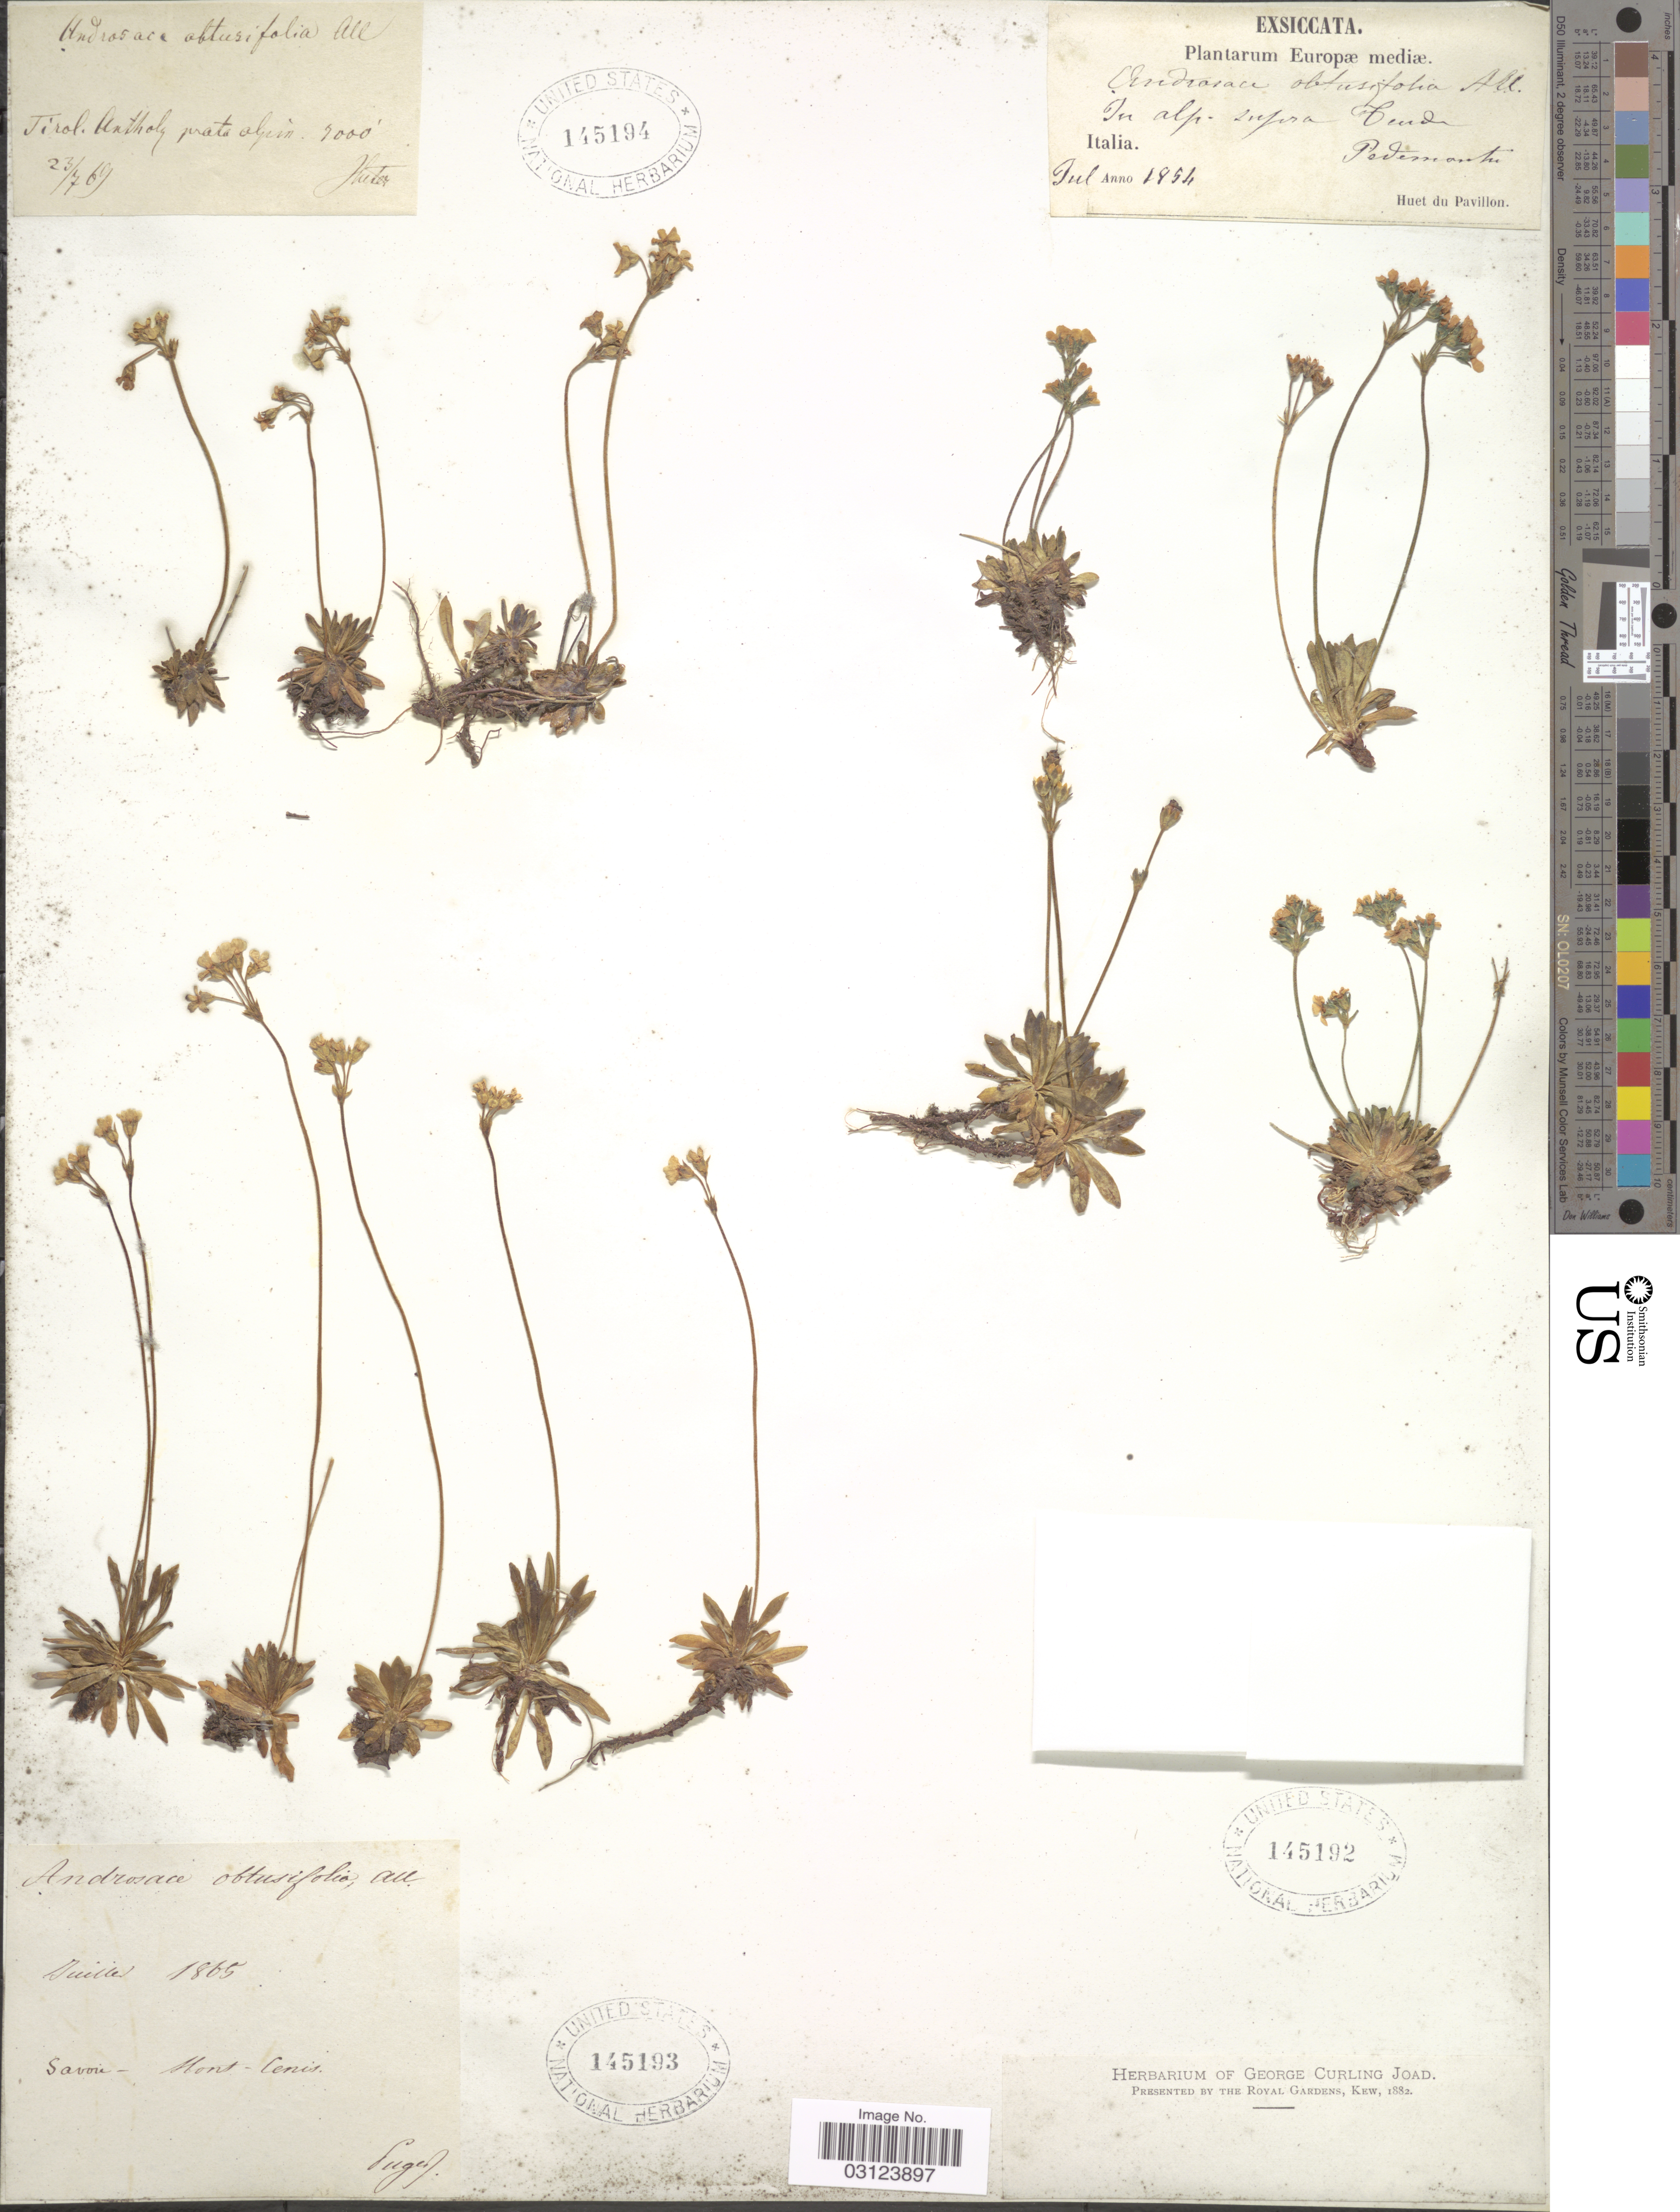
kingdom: Plantae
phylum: Tracheophyta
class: Magnoliopsida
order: Ericales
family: Primulaceae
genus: Androsace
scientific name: Androsace obtusifolia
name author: All.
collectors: -. Huter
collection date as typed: Transcribed d/m/y: 23/7/69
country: Italy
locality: Tirol, Antholz prata alpin.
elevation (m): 2134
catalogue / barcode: US 145194-3